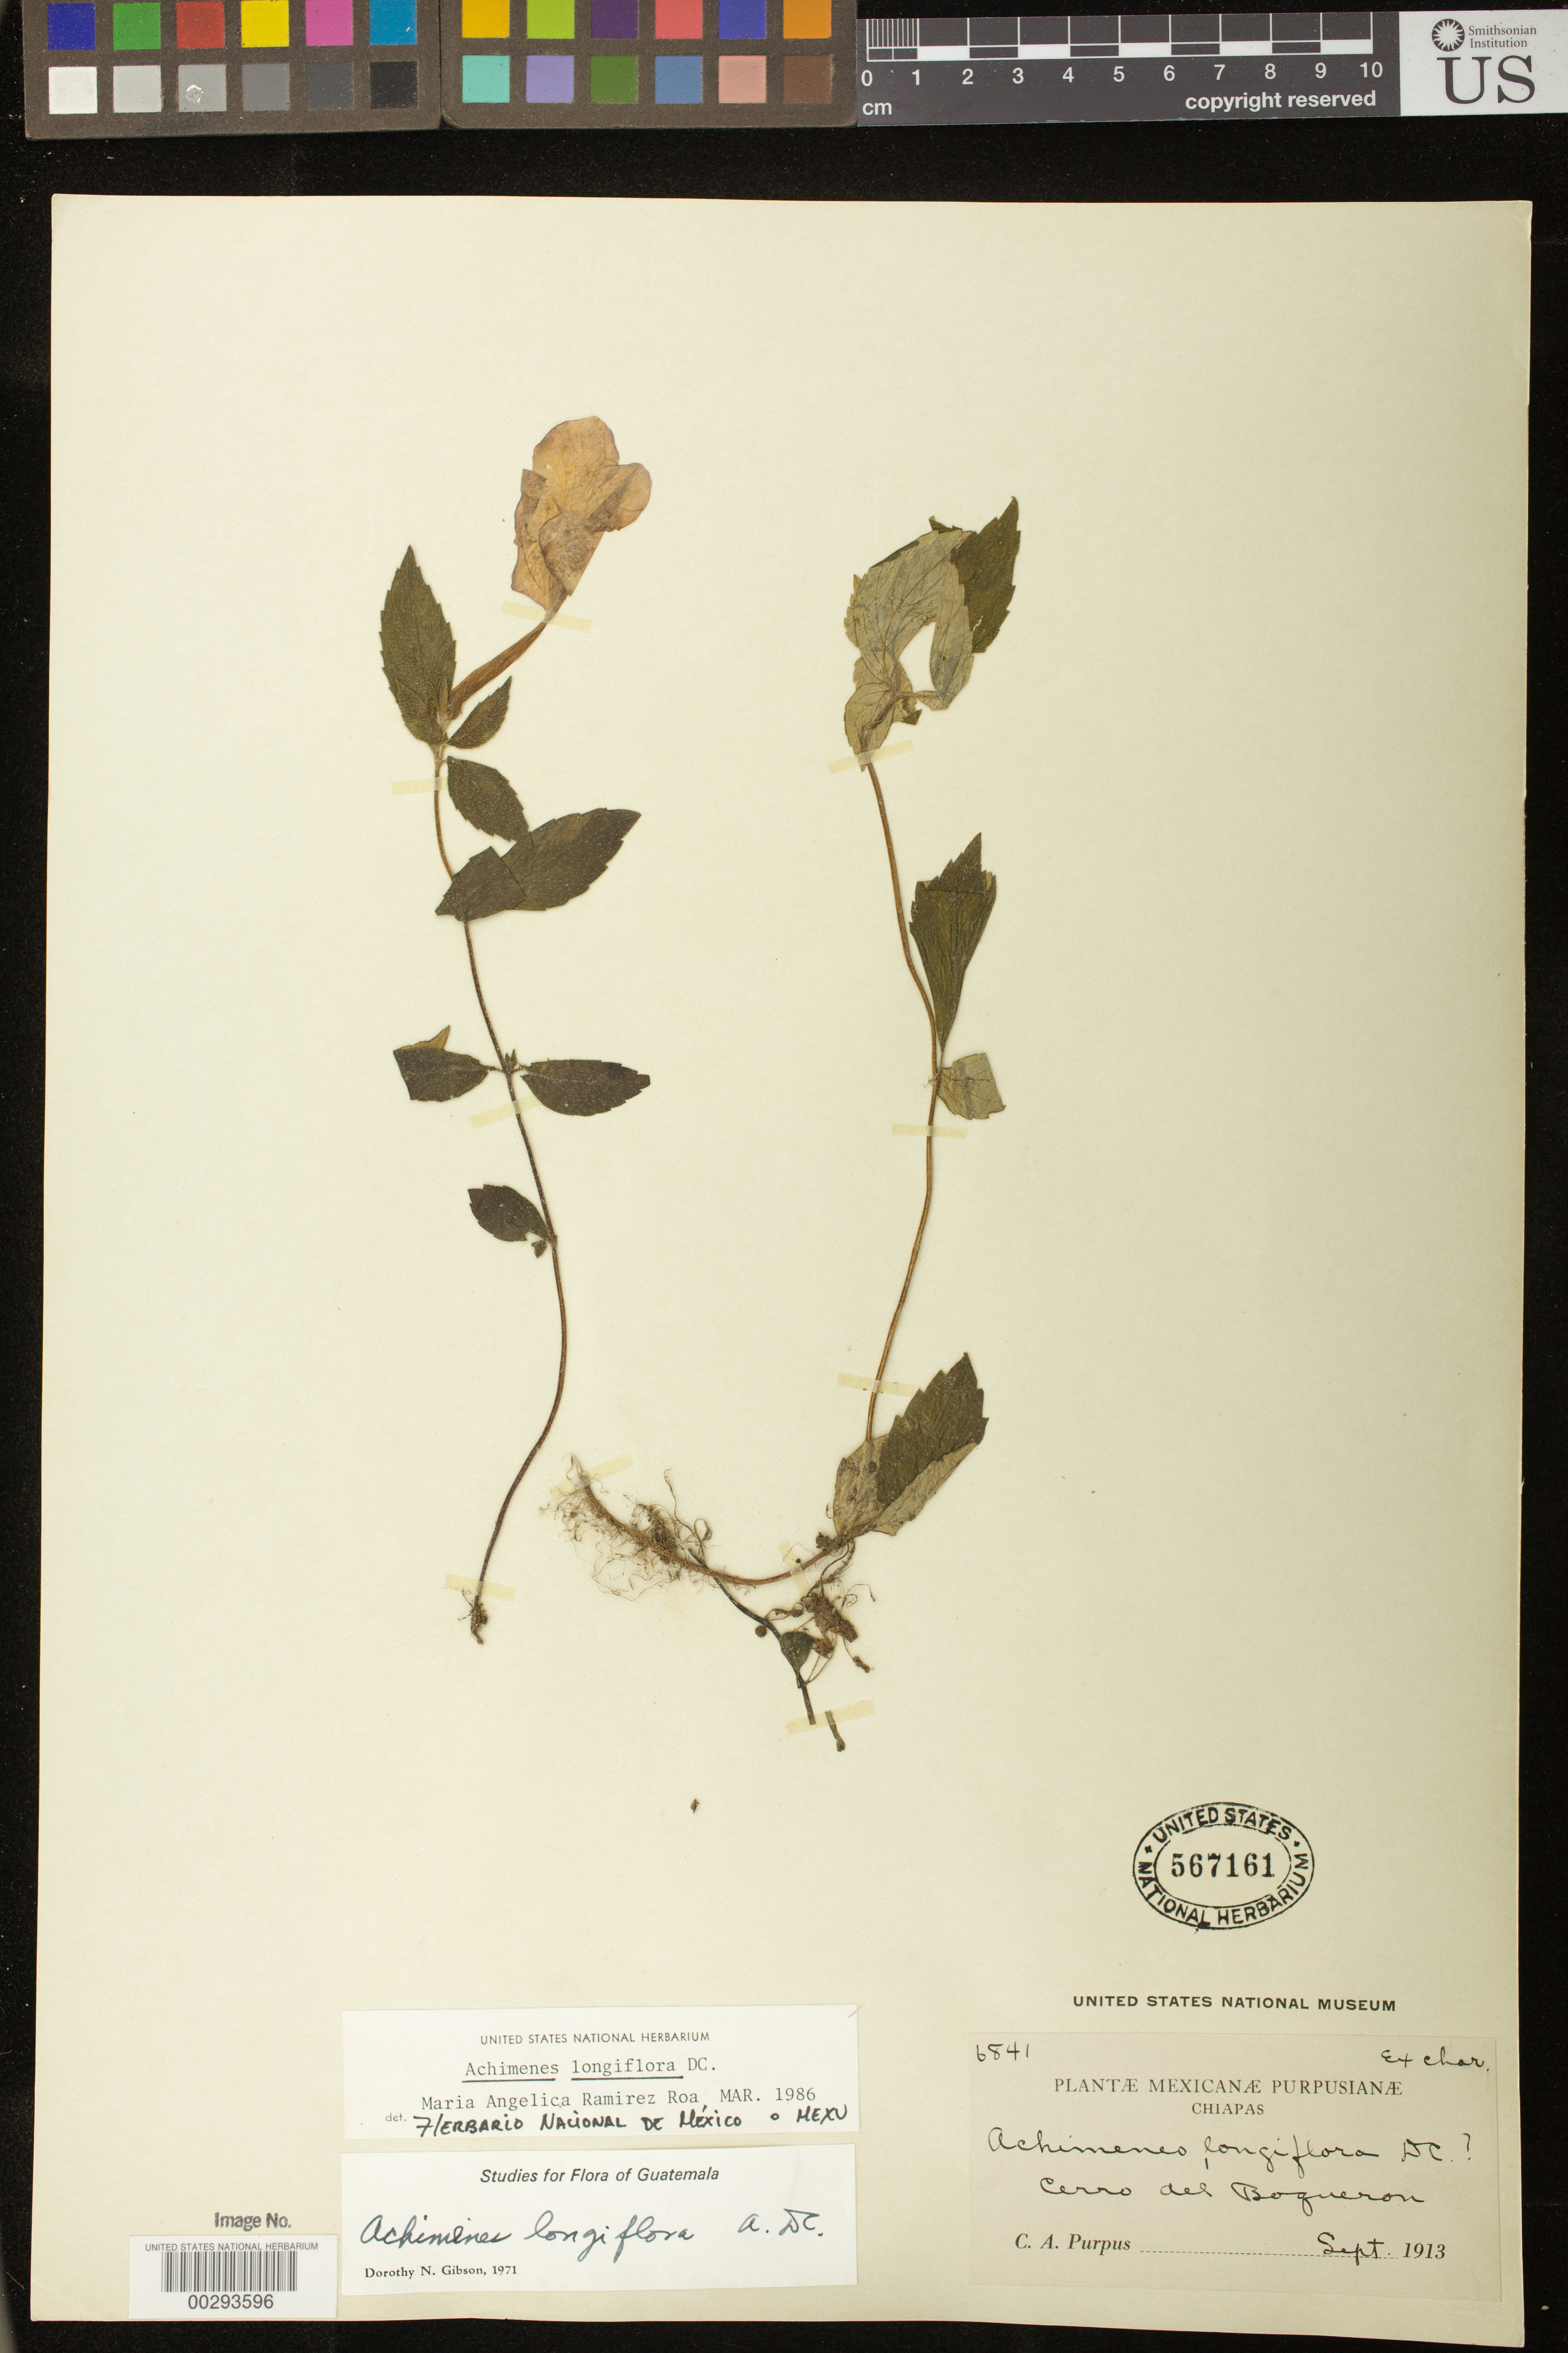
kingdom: Plantae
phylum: Tracheophyta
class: Magnoliopsida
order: Lamiales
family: Gesneriaceae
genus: Achimenes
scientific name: Achimenes longiflora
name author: DC.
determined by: Skog, Laurence E.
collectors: C. A. Purpus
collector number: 6841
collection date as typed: Sep 1913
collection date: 1913-09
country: Mexico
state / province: Chiapas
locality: Cerro del Boqueron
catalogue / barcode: US 567161